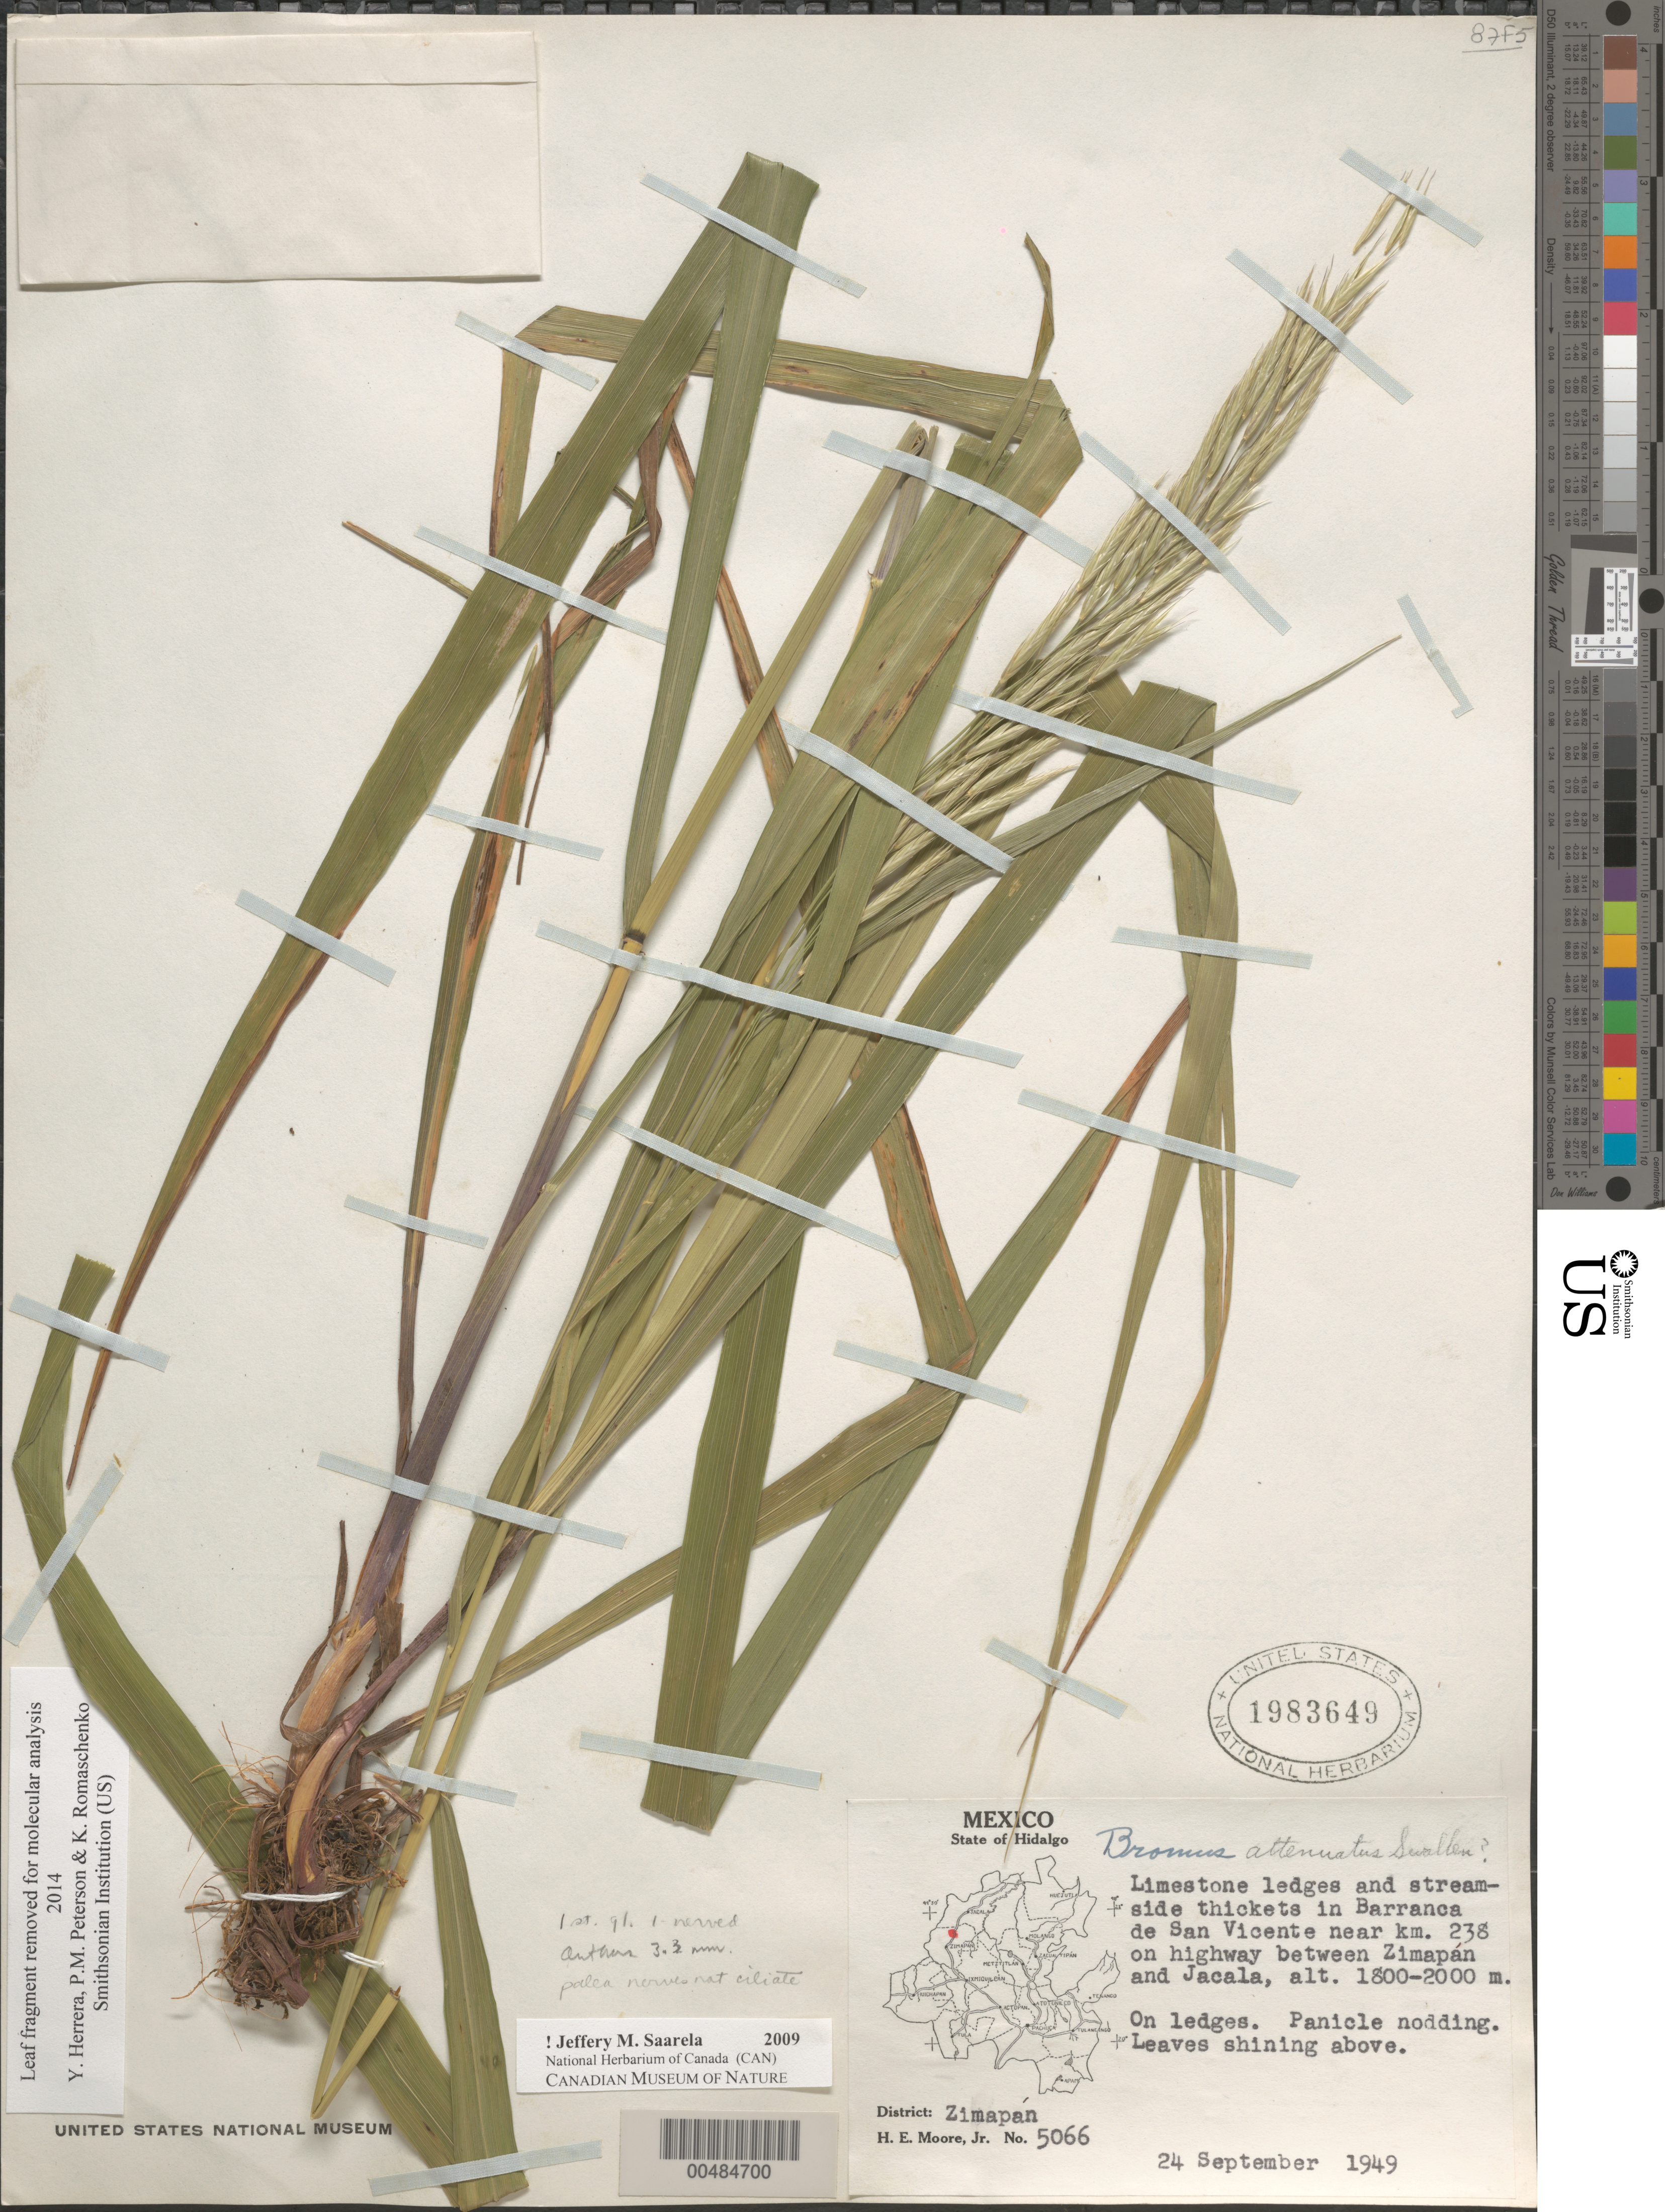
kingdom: Plantae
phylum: Tracheophyta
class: Liliopsida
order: Poales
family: Poaceae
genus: Bromus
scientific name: Bromus attenuatus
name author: Swallen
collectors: H. E. Moore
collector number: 5066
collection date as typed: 24 Sep 1949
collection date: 1949-09-24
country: Mexico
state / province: Hidalgo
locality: In Barranca de San Vicente near km 238 on highway between Zimapán and Jacala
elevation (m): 549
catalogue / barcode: US 1983649